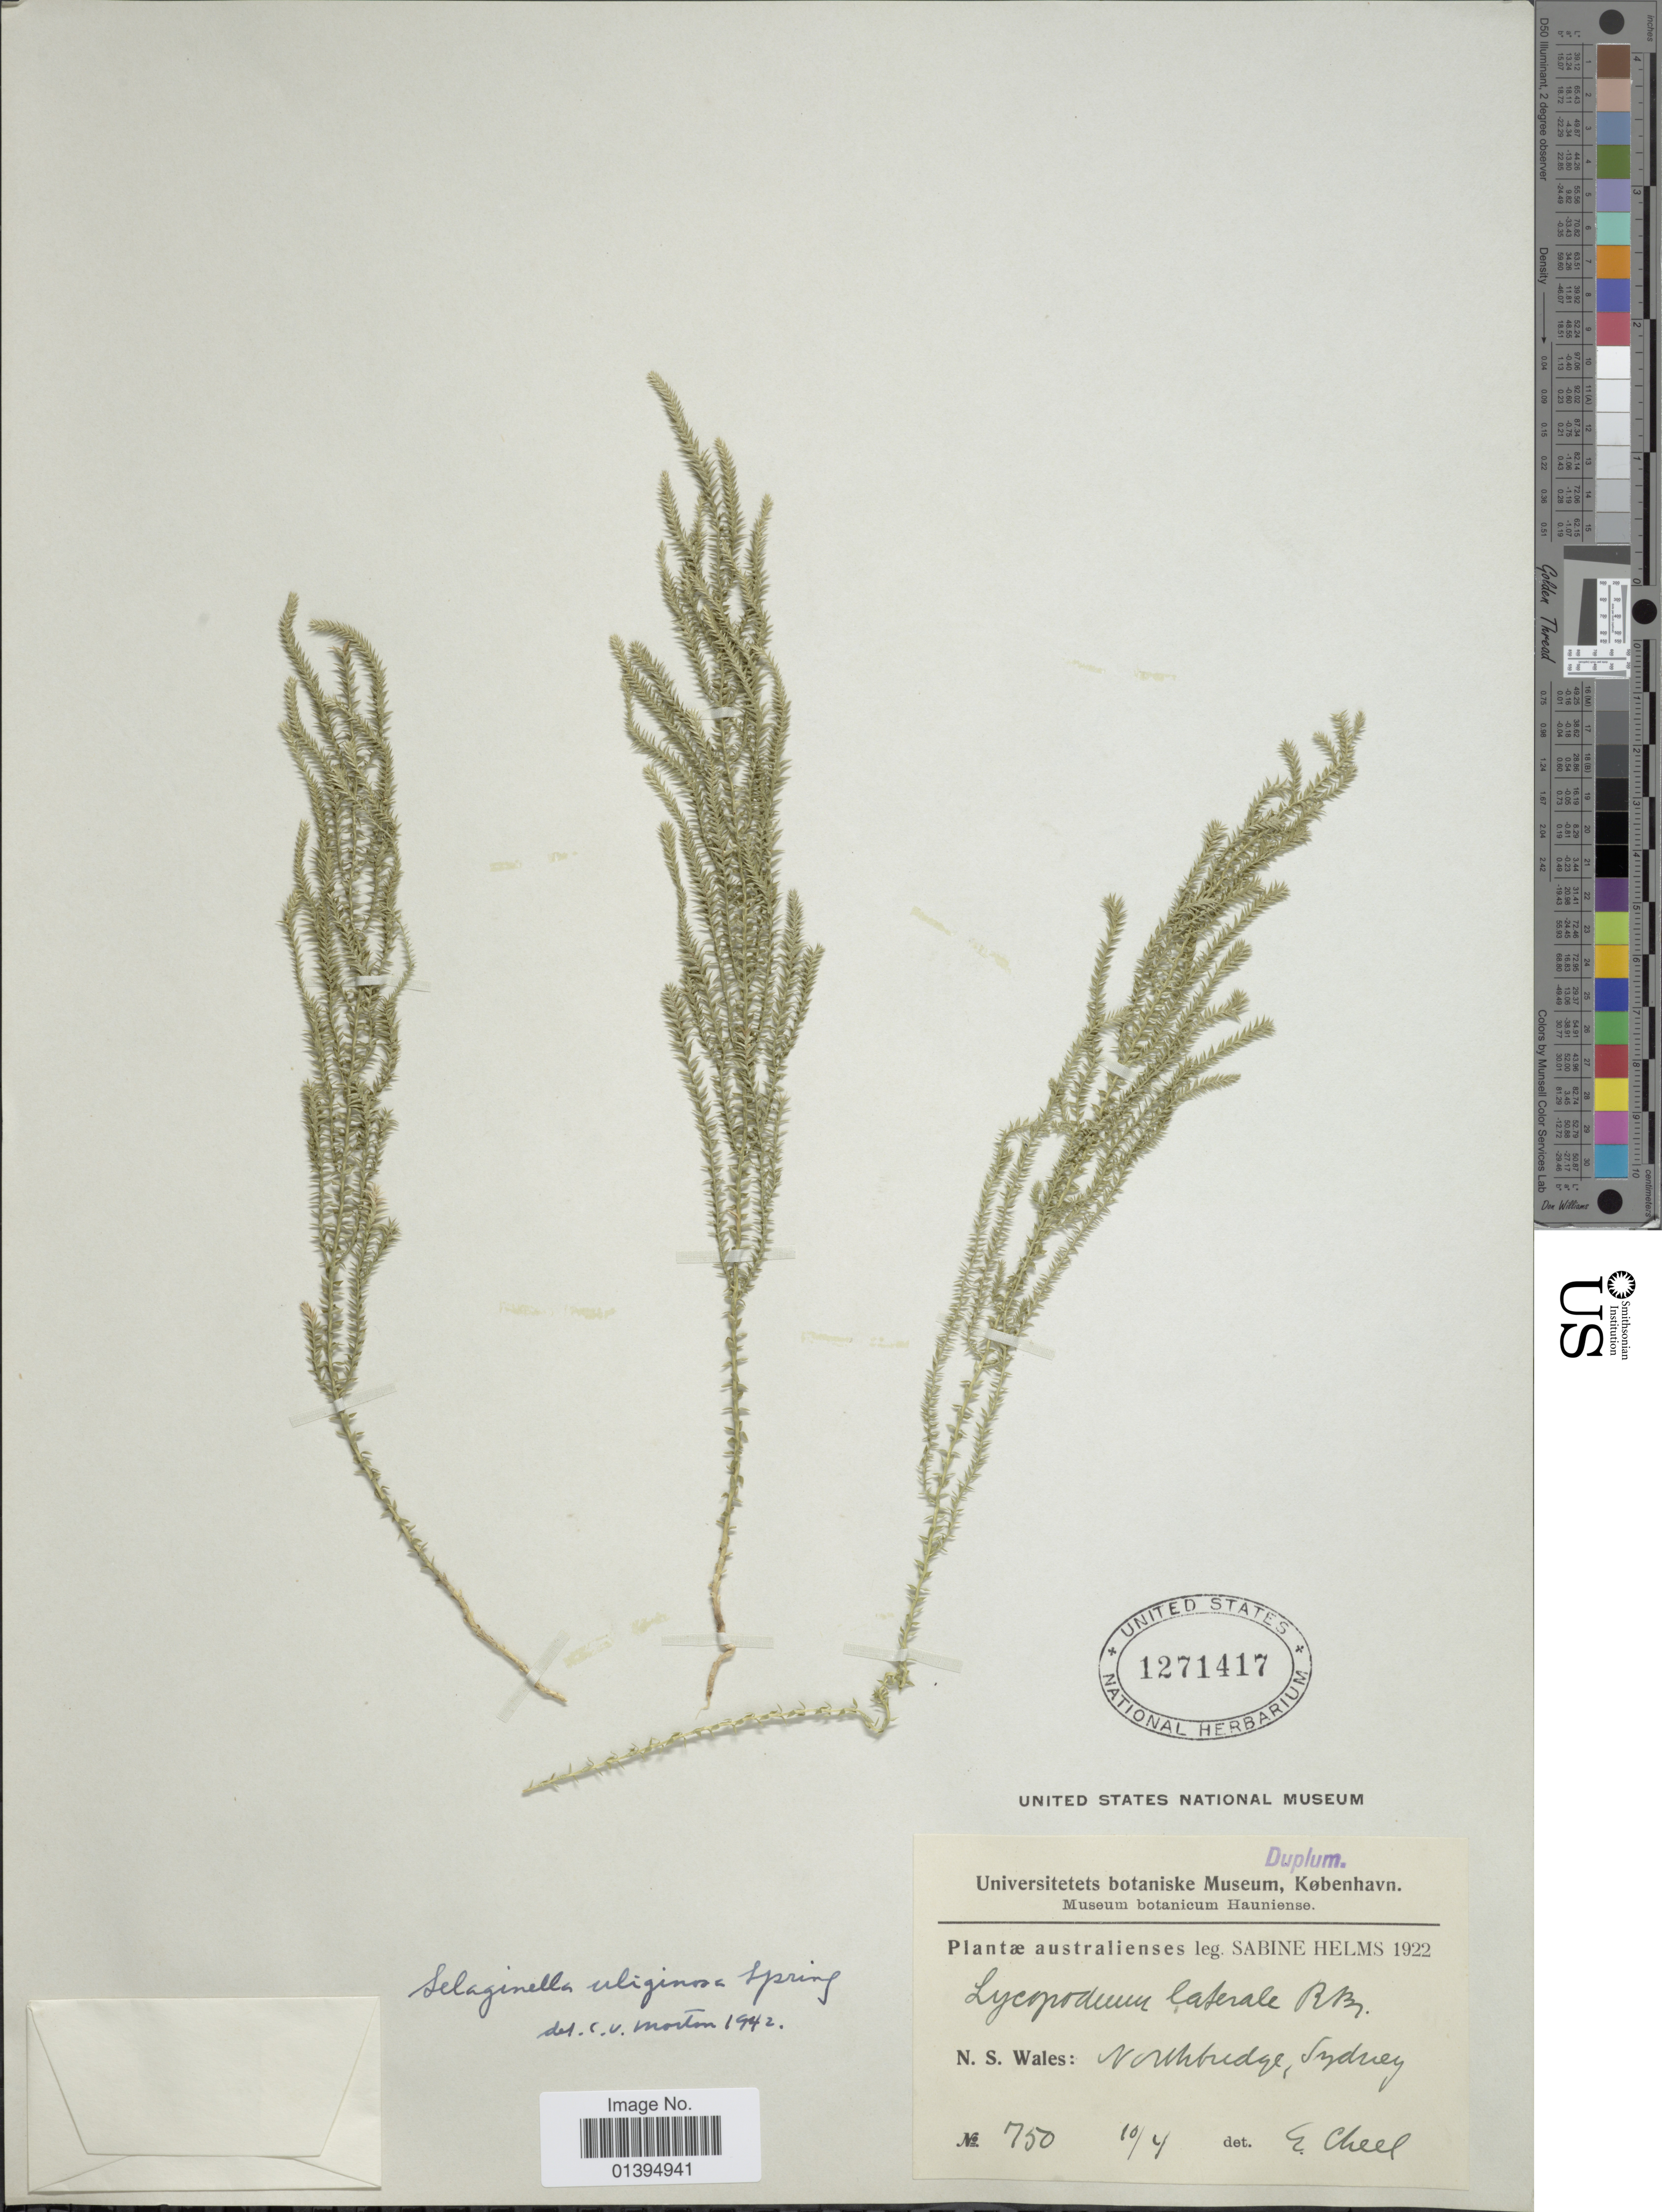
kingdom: Plantae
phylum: Tracheophyta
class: Lycopodiopsida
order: Selaginellales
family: Selaginellaceae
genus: Selaginella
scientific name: Selaginella uliginosa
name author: Spring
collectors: S. Helms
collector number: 750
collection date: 1922-04-10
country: Australia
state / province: New South Wales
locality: Northbridge, Sydney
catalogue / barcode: US 1271417